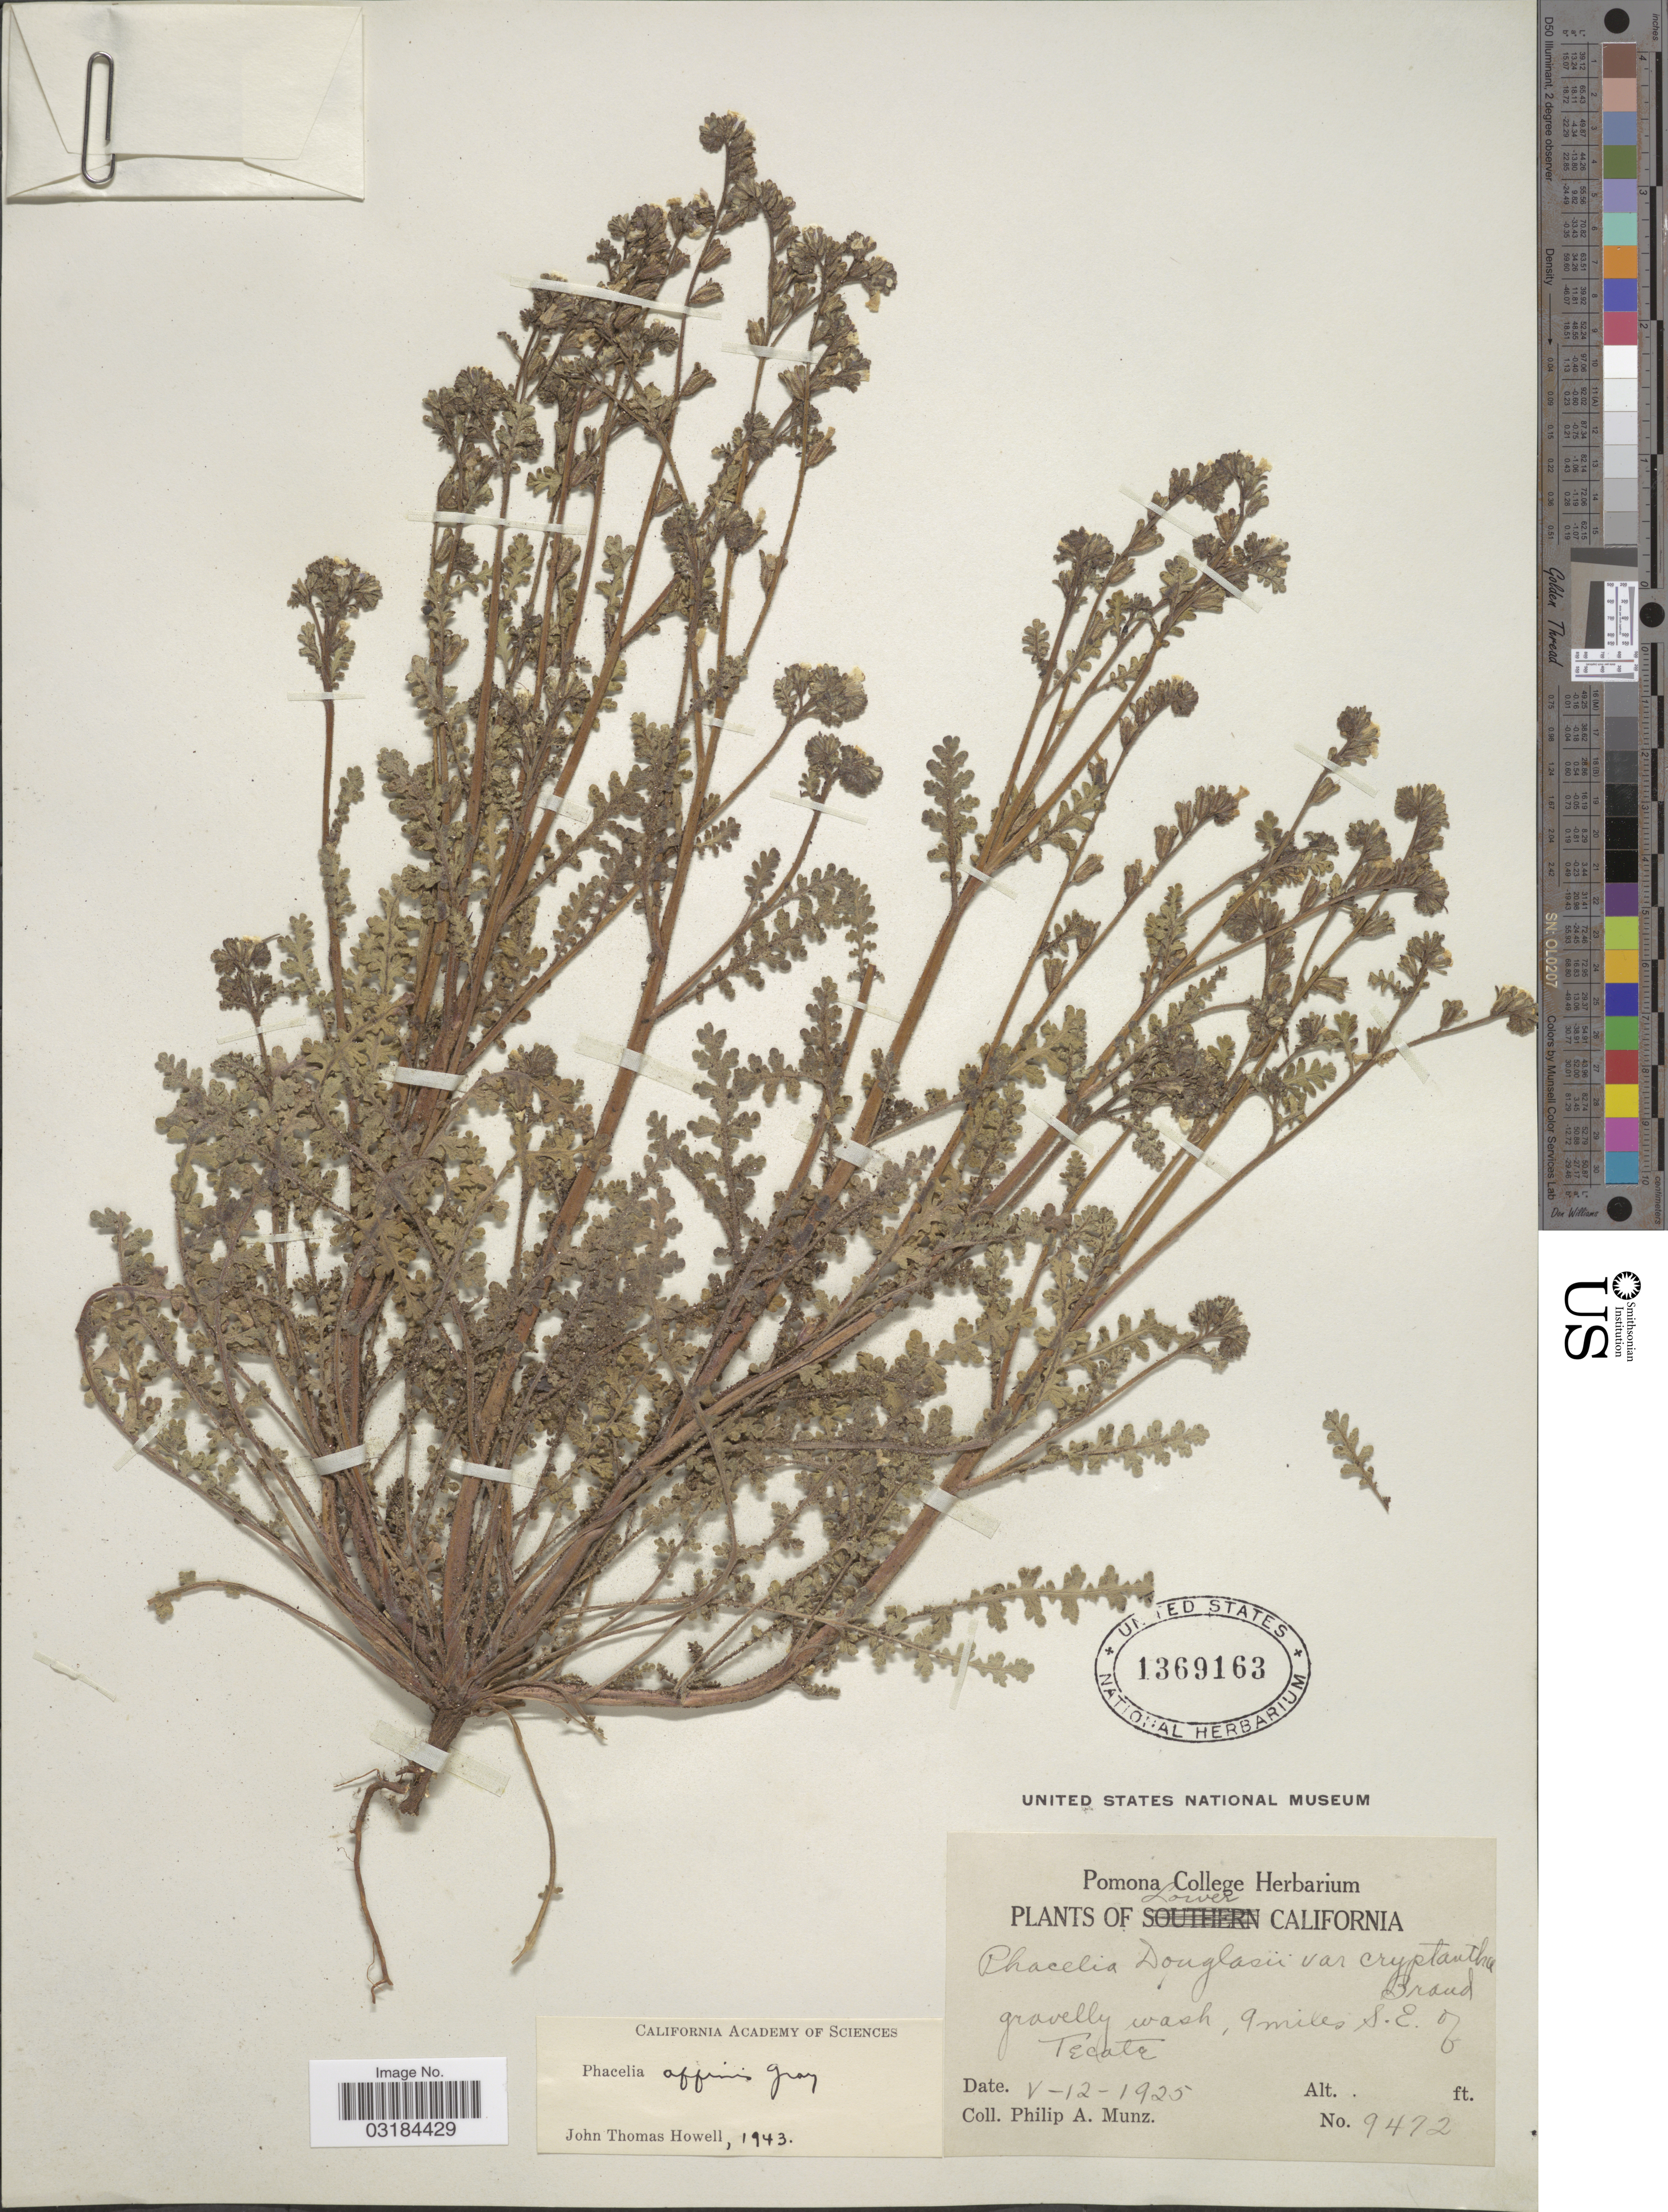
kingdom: Plantae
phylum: Tracheophyta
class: Magnoliopsida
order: Boraginales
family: Hydrophyllaceae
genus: Phacelia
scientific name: Phacelia affinis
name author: A. Gray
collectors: P. A. Munz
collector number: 9472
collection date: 1925-05-12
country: Mexico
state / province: Baja California Norte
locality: Lower California. Gravelly wash, 9 miles S.E. of Tecate.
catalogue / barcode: US 1369163